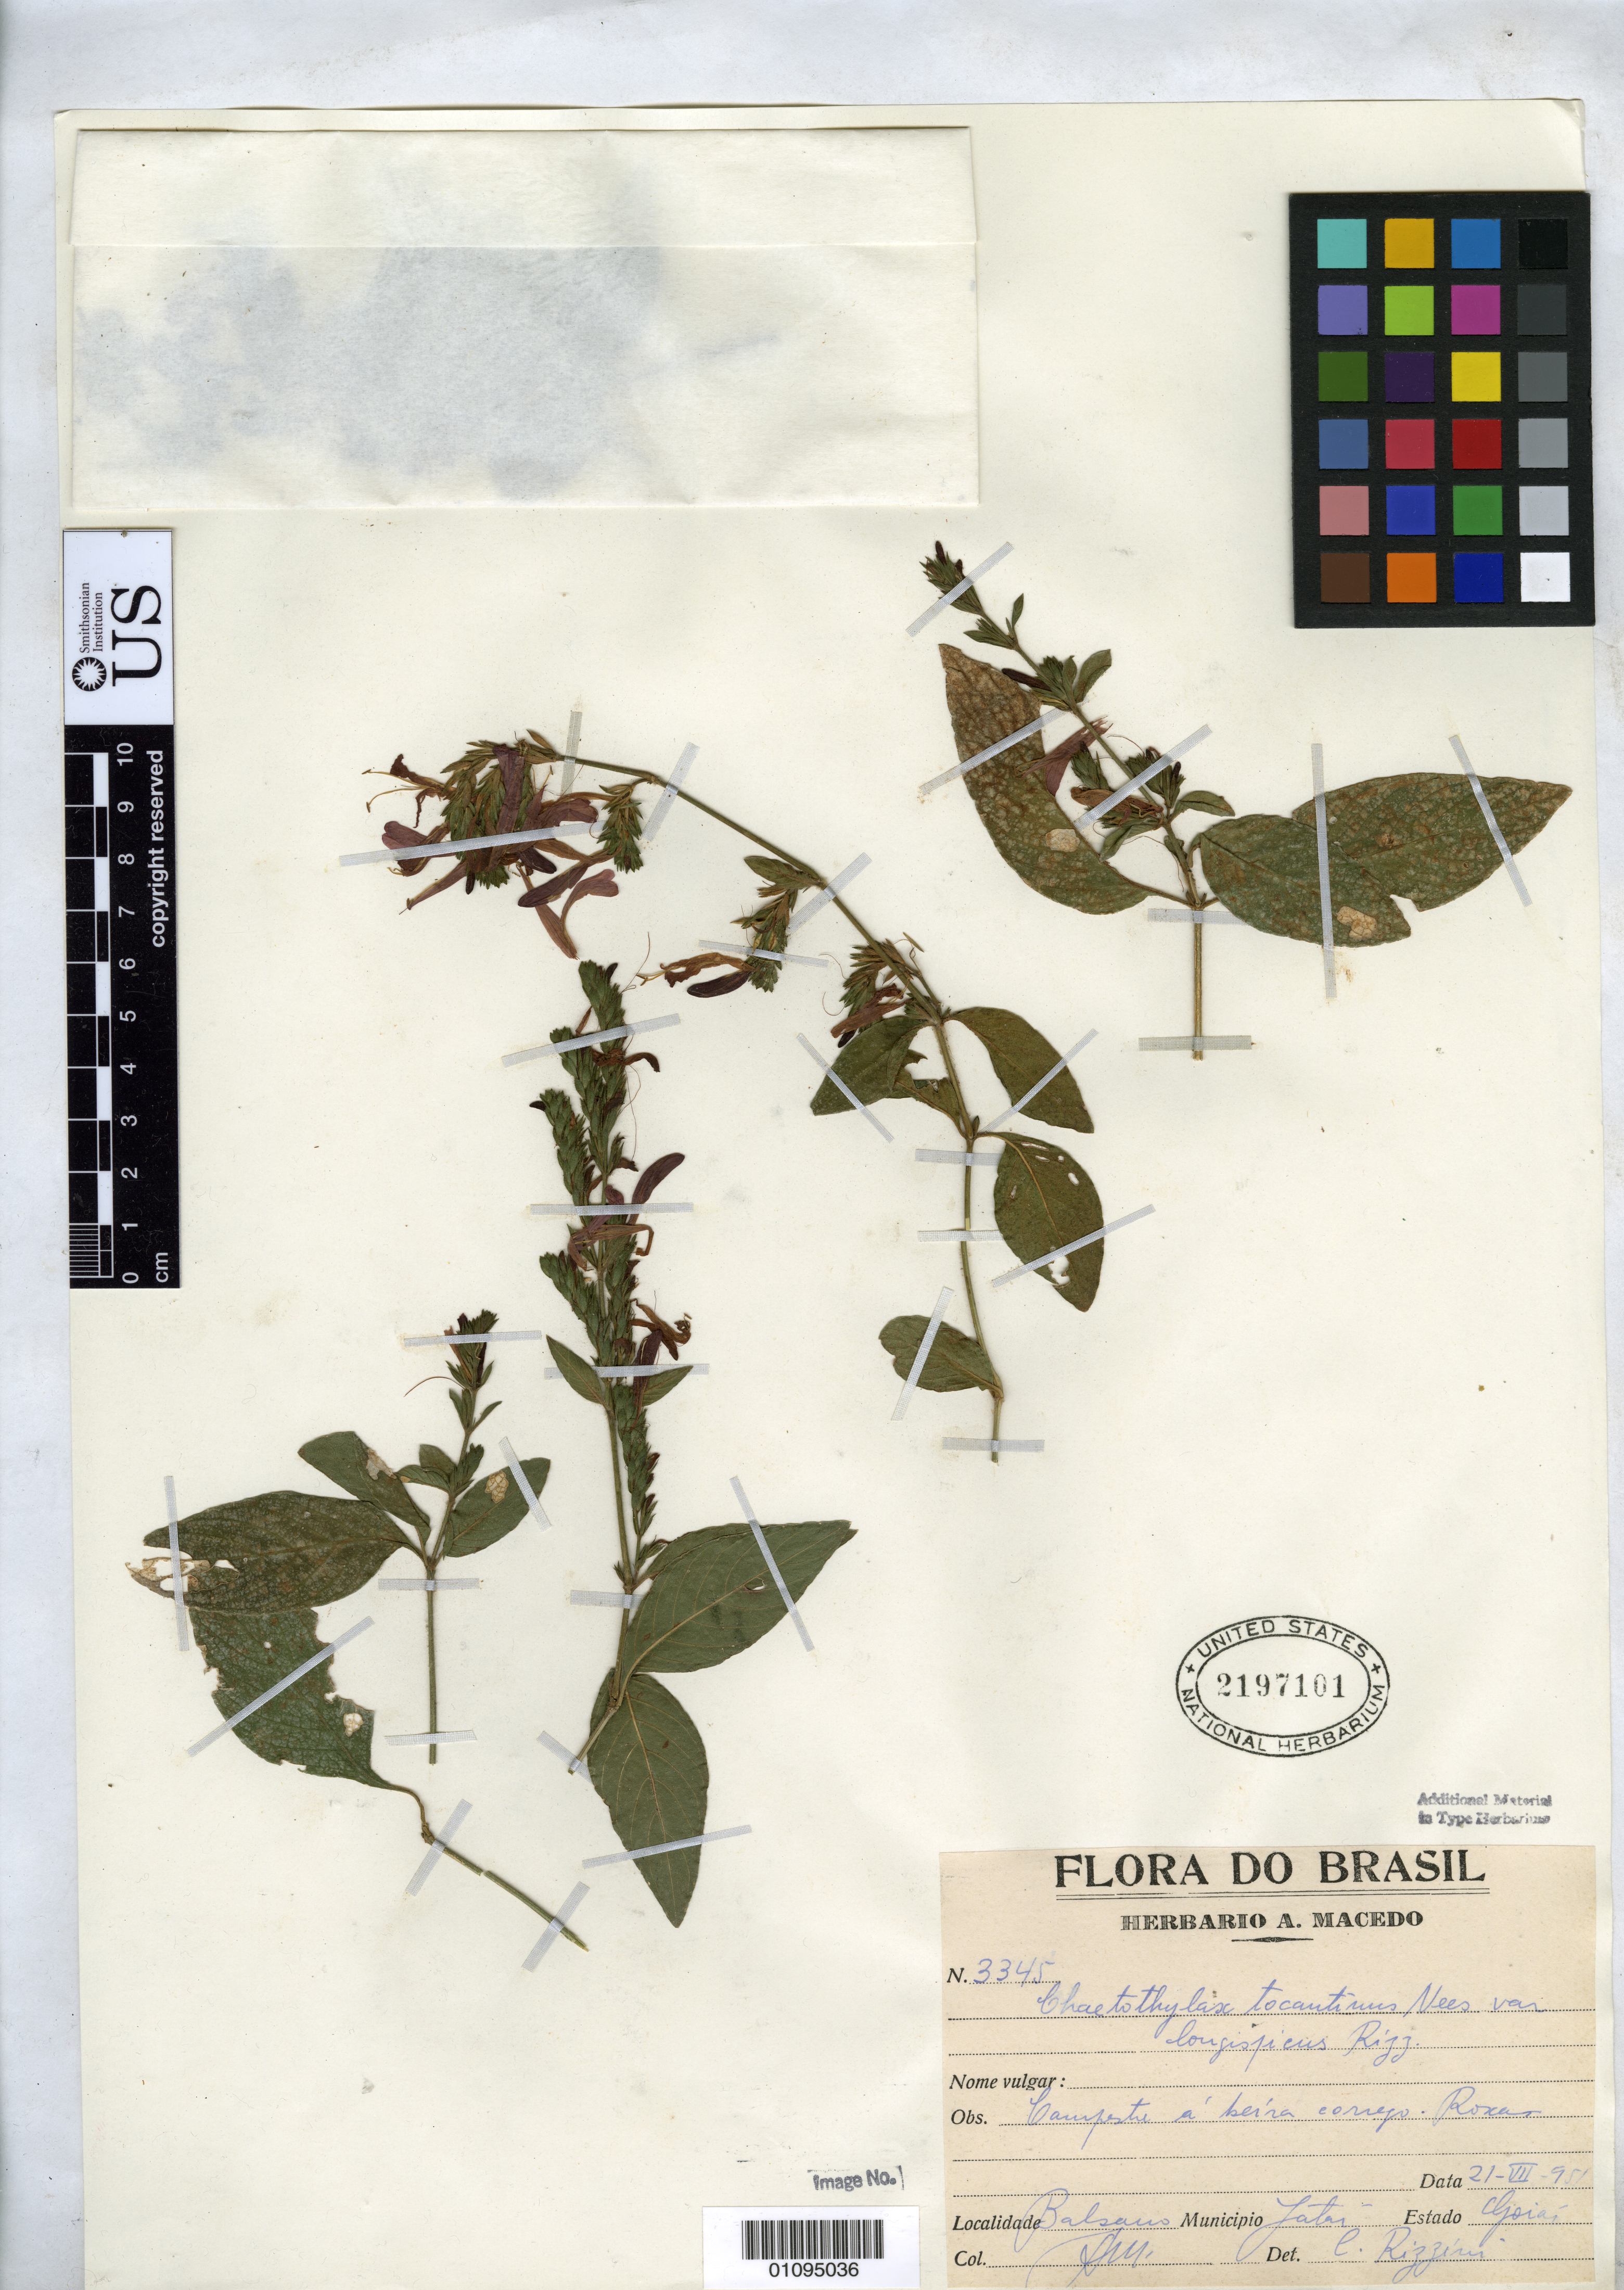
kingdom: Plantae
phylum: Tracheophyta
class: Magnoliopsida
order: Lamiales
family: Acanthaceae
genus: Chaetothylax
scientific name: Chaetothylax tocantinus var. longispicus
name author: Rizzini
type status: Isotype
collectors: A. Macedo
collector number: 3345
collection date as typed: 21 Jul 1951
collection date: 1951-07-21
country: Brazil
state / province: Goiás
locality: Basalmo, Jatai.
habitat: Sub-arbusto.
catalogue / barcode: US 2197101